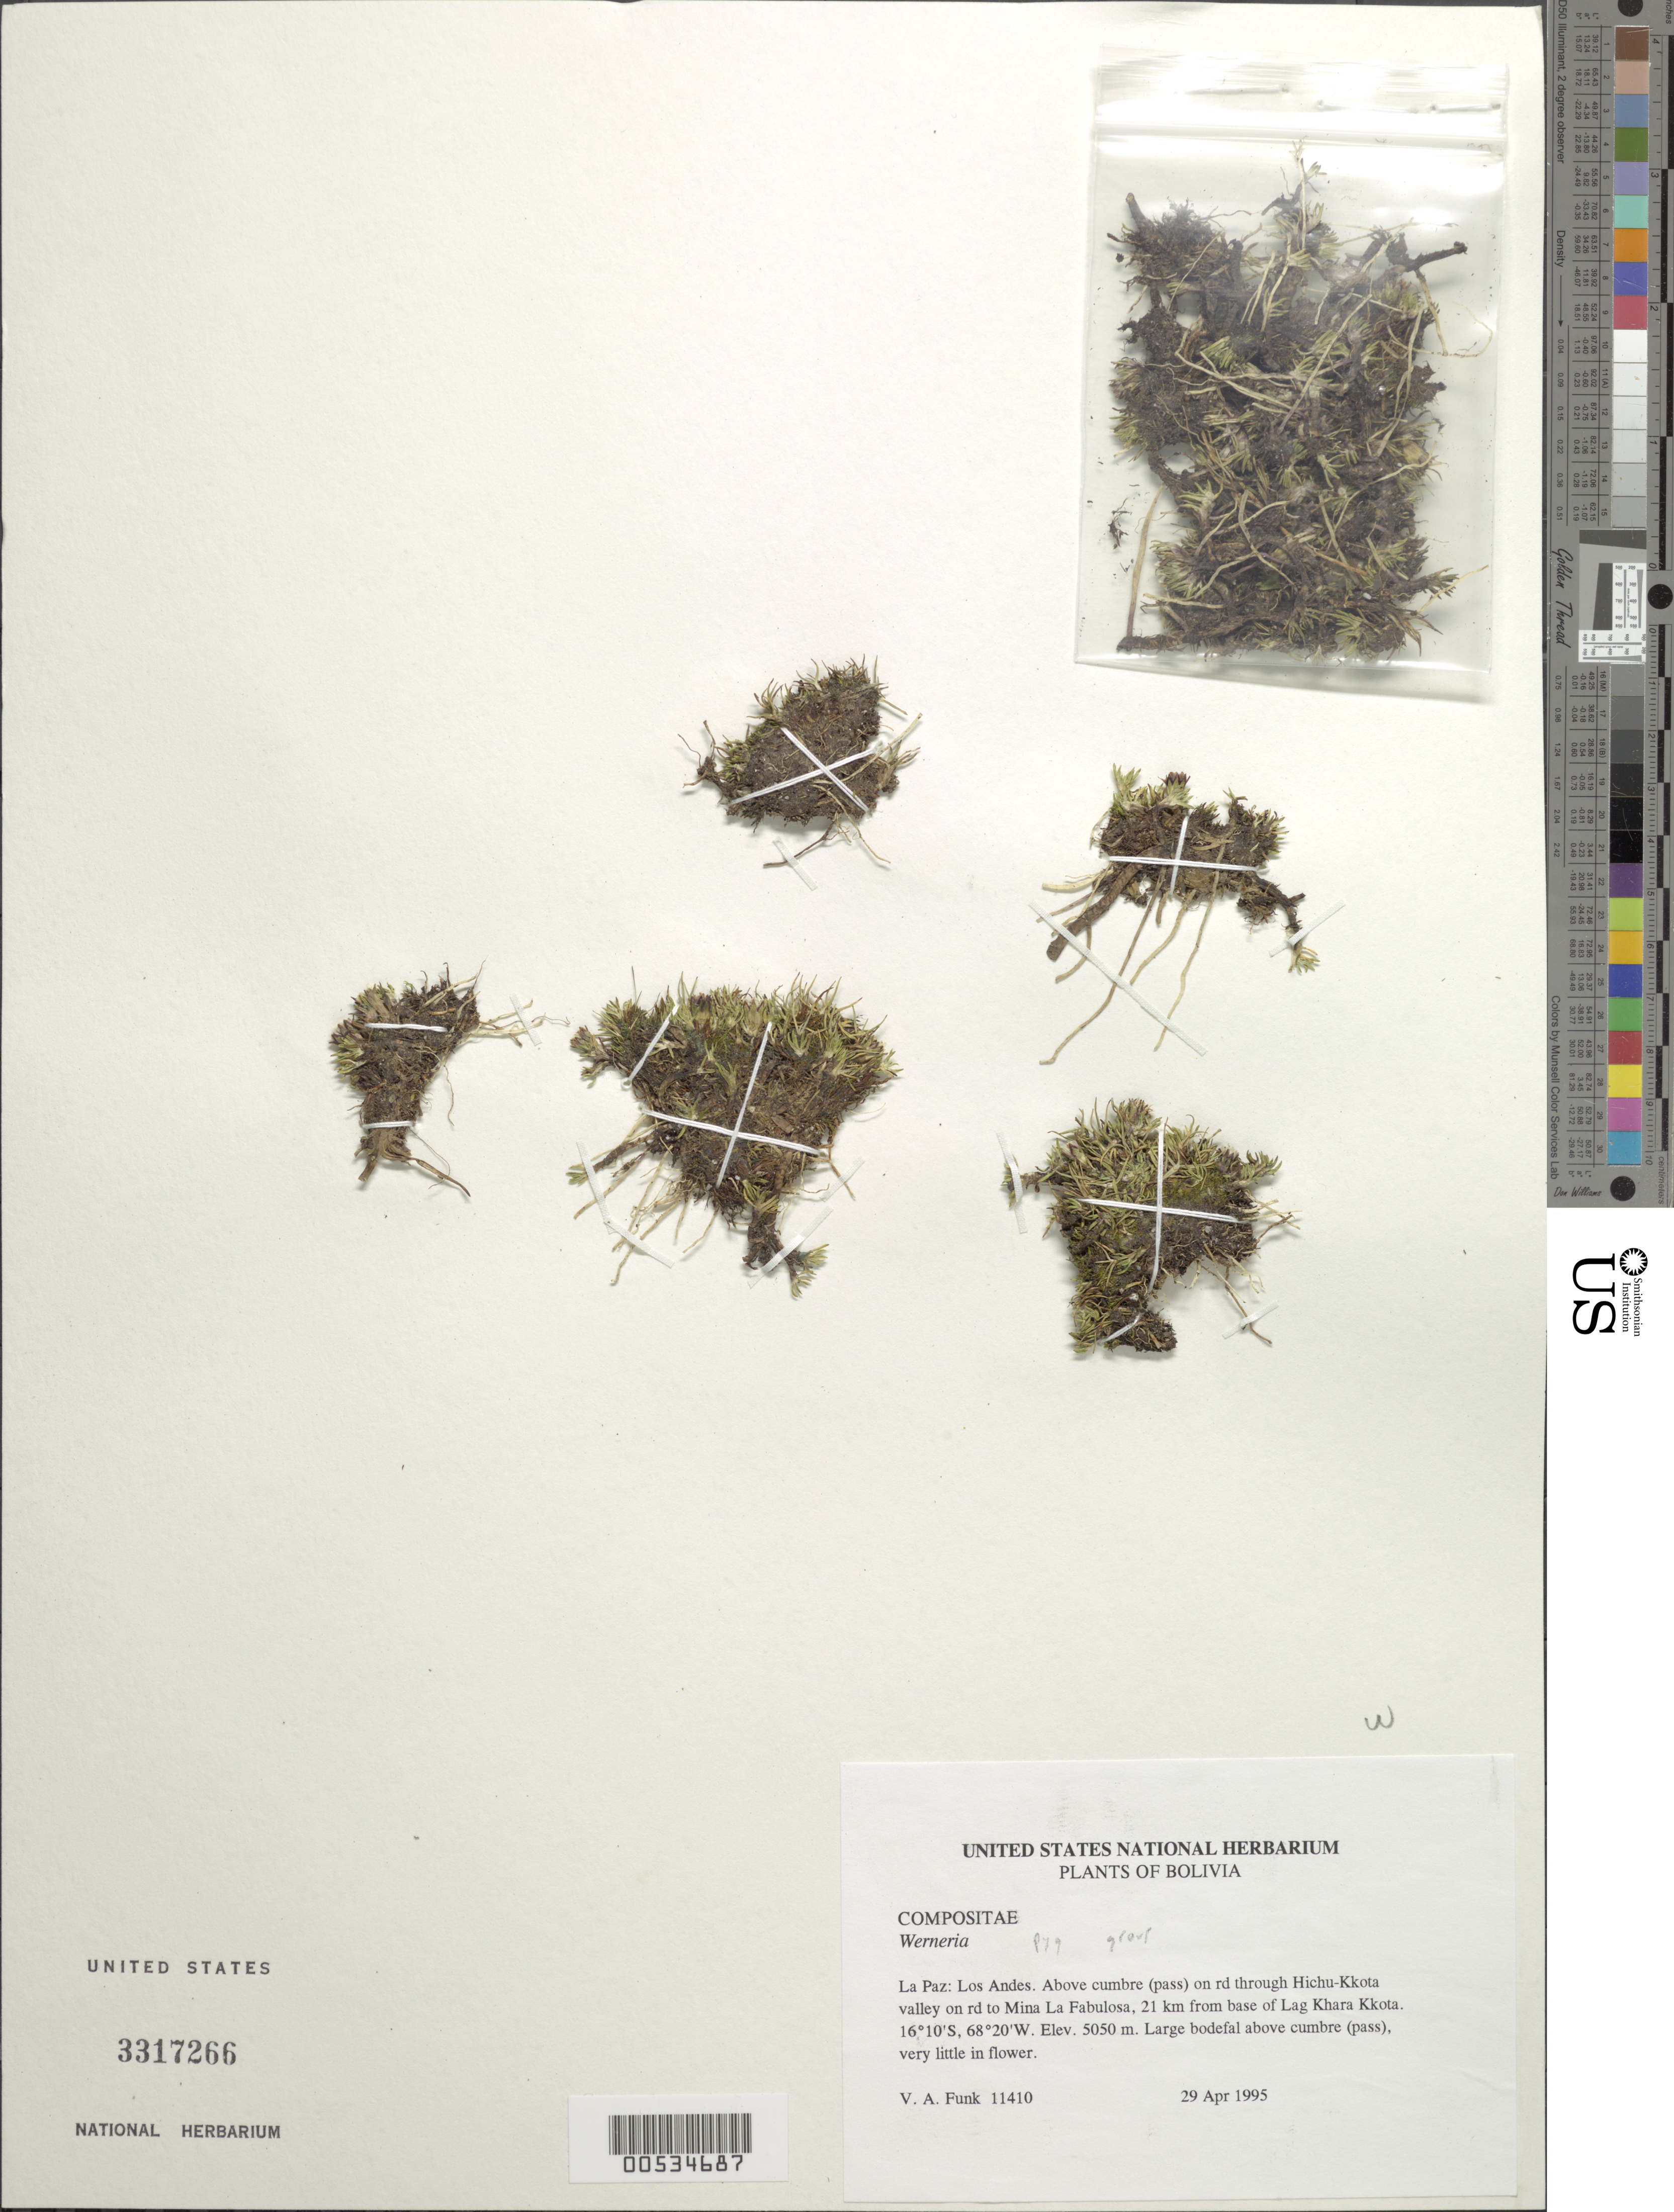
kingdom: Plantae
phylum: Tracheophyta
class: Magnoliopsida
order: Asterales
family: Asteraceae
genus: Werneria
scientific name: Werneria microphylla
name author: H. Beltrán & S. Leiva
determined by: Calvo, Joel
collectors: V. Funk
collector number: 11410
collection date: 1995-04-29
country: Bolivia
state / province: La Paz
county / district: Los Andes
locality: Hichu-Kkota valley, above cumbre (pass) on rd through Hichu-Kkota valley on rd to Mina La Fabulosa, 21 km from base of Lgn Khara Kkota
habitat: Large bofedal above cumbre (pass)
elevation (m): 5050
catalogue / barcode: US 3317266